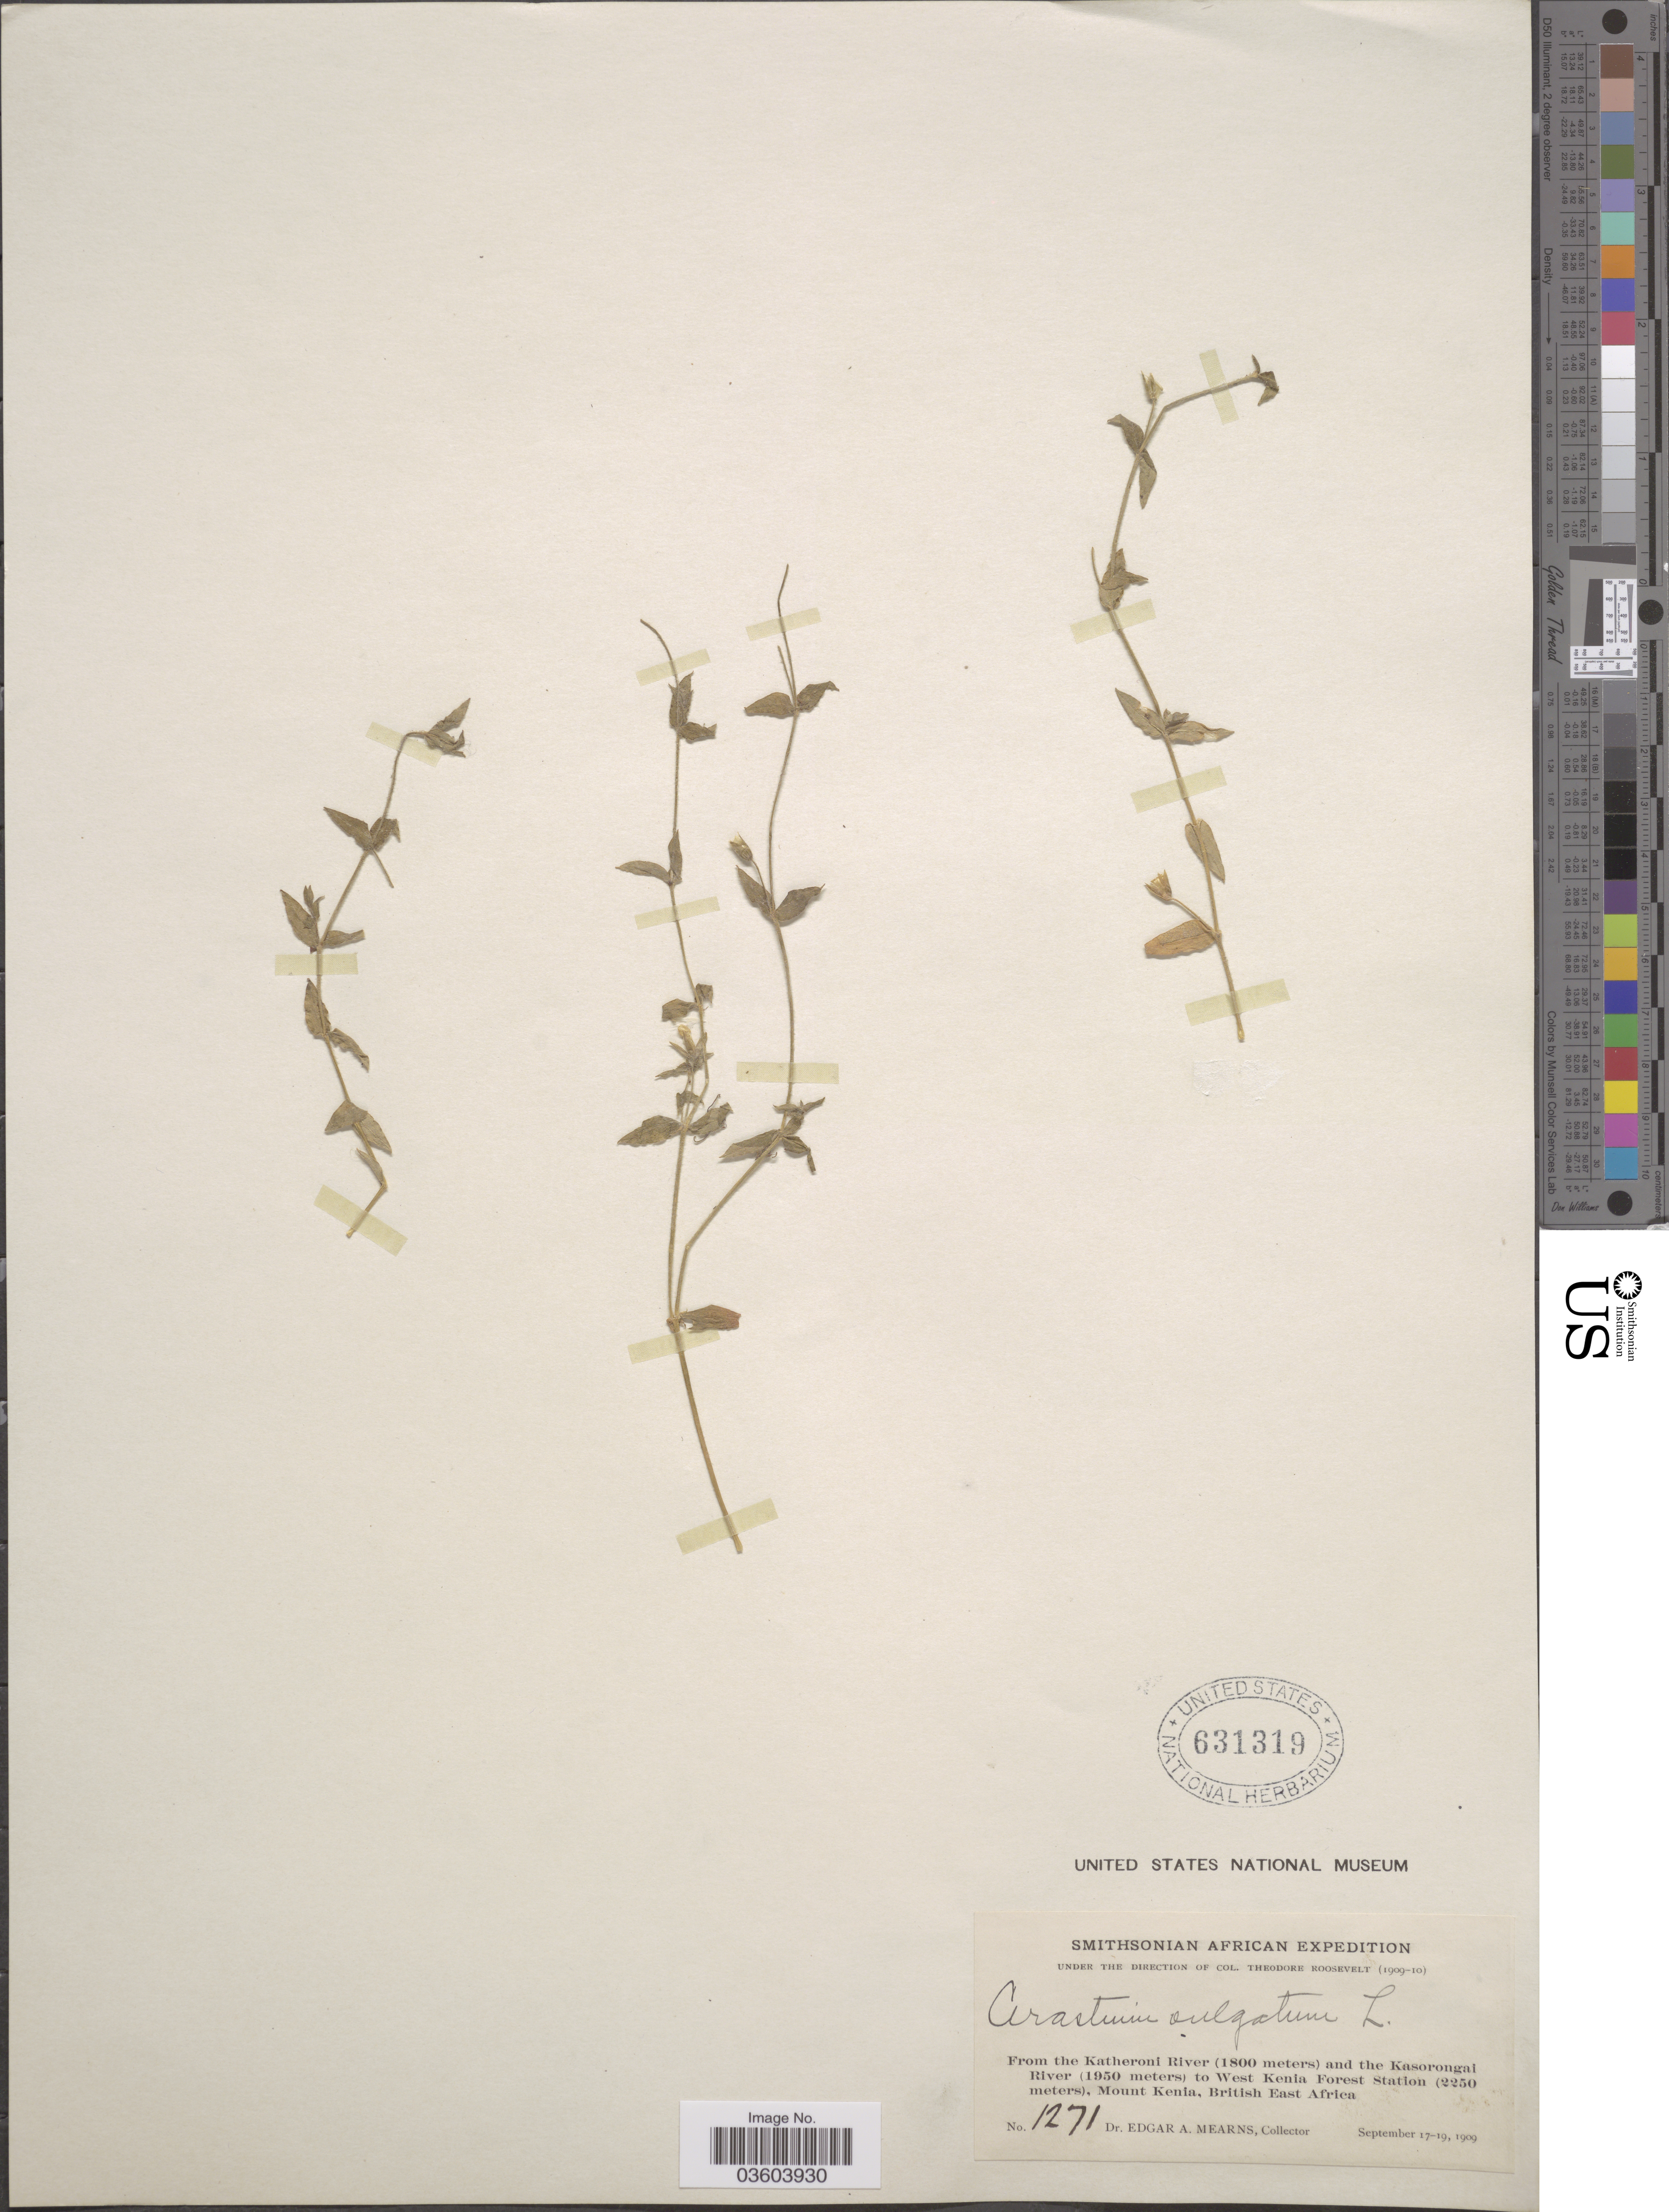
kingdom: Plantae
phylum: Tracheophyta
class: Magnoliopsida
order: Caryophyllales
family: Caryophyllaceae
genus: Cerastium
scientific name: Cerastium vulgatum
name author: L.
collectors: E. A. Mearns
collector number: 1271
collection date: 1909-09-17/1909-09-19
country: Kenya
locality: From the Katheroni River and the Kasorongai River to West Kenia Forest Station, Mount Kenia, British East Africa.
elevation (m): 1800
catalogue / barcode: US 631319